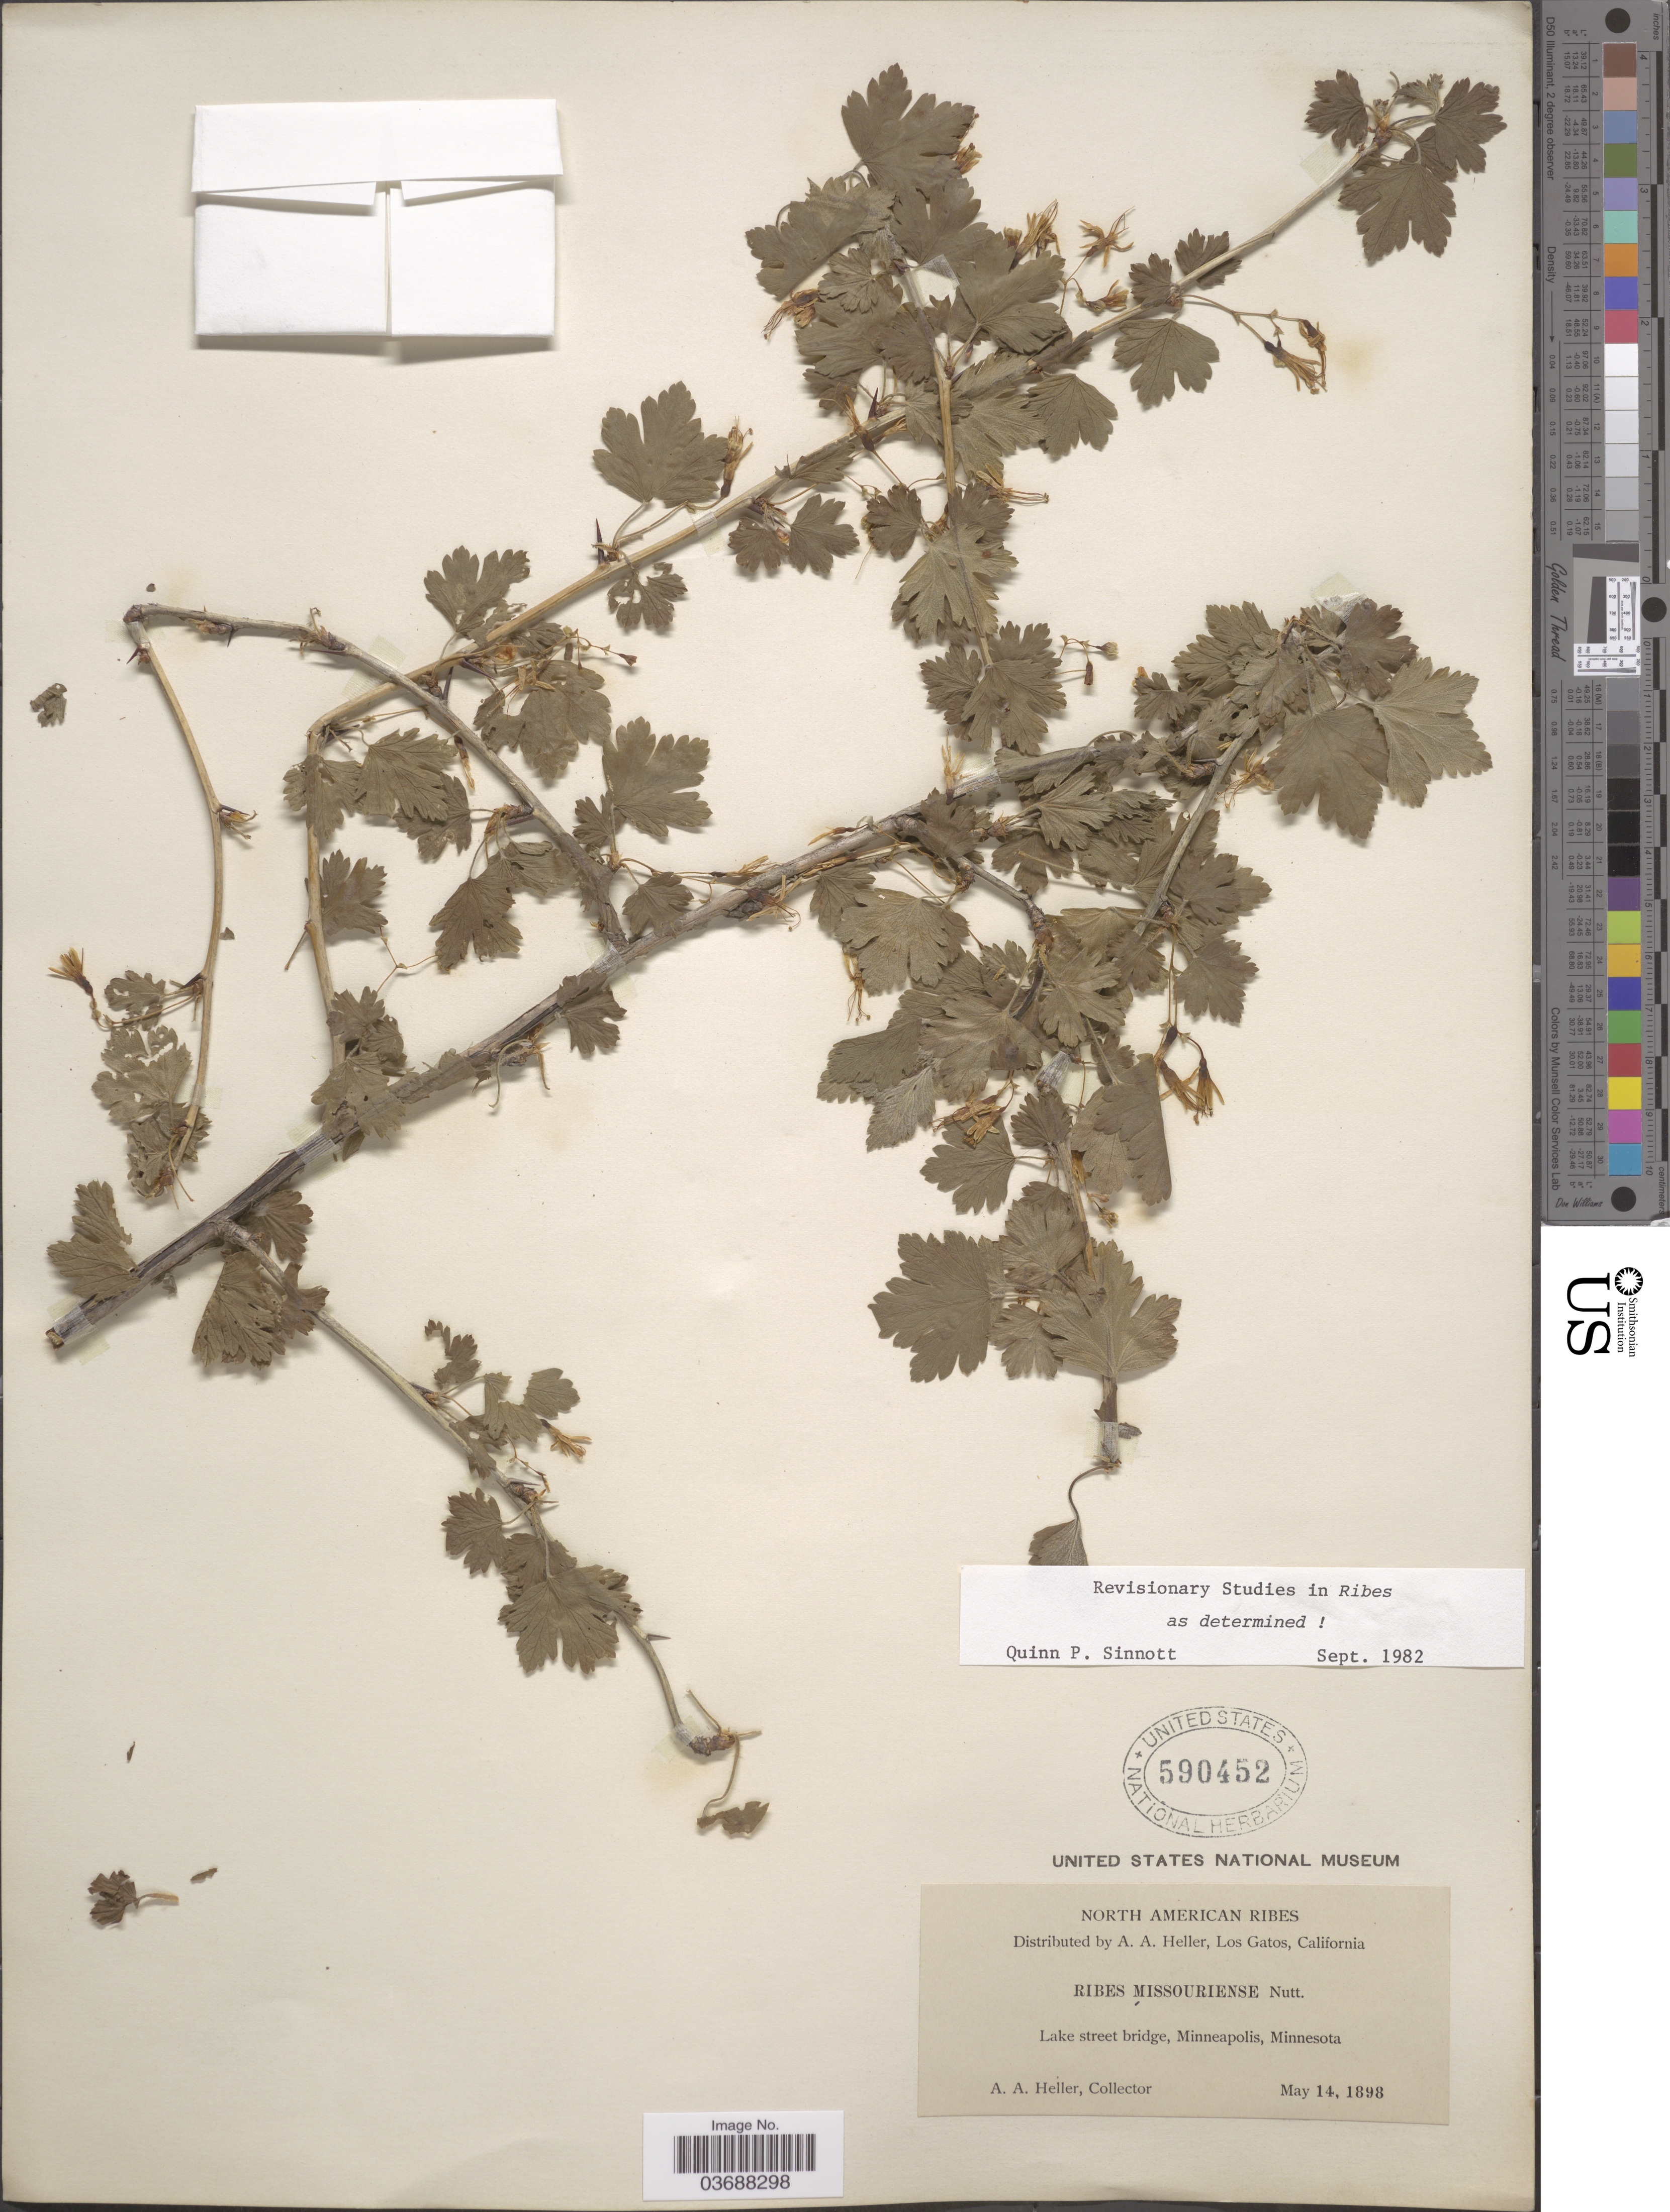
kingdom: Plantae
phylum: Tracheophyta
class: Magnoliopsida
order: Saxifragales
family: Grossulariaceae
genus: Ribes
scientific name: Ribes missouriense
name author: Nutt.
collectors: A. A. Heller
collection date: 1898-05-14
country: United States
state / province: Minnesota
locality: Lake street bridge, Minneapolis.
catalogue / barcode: US 590452